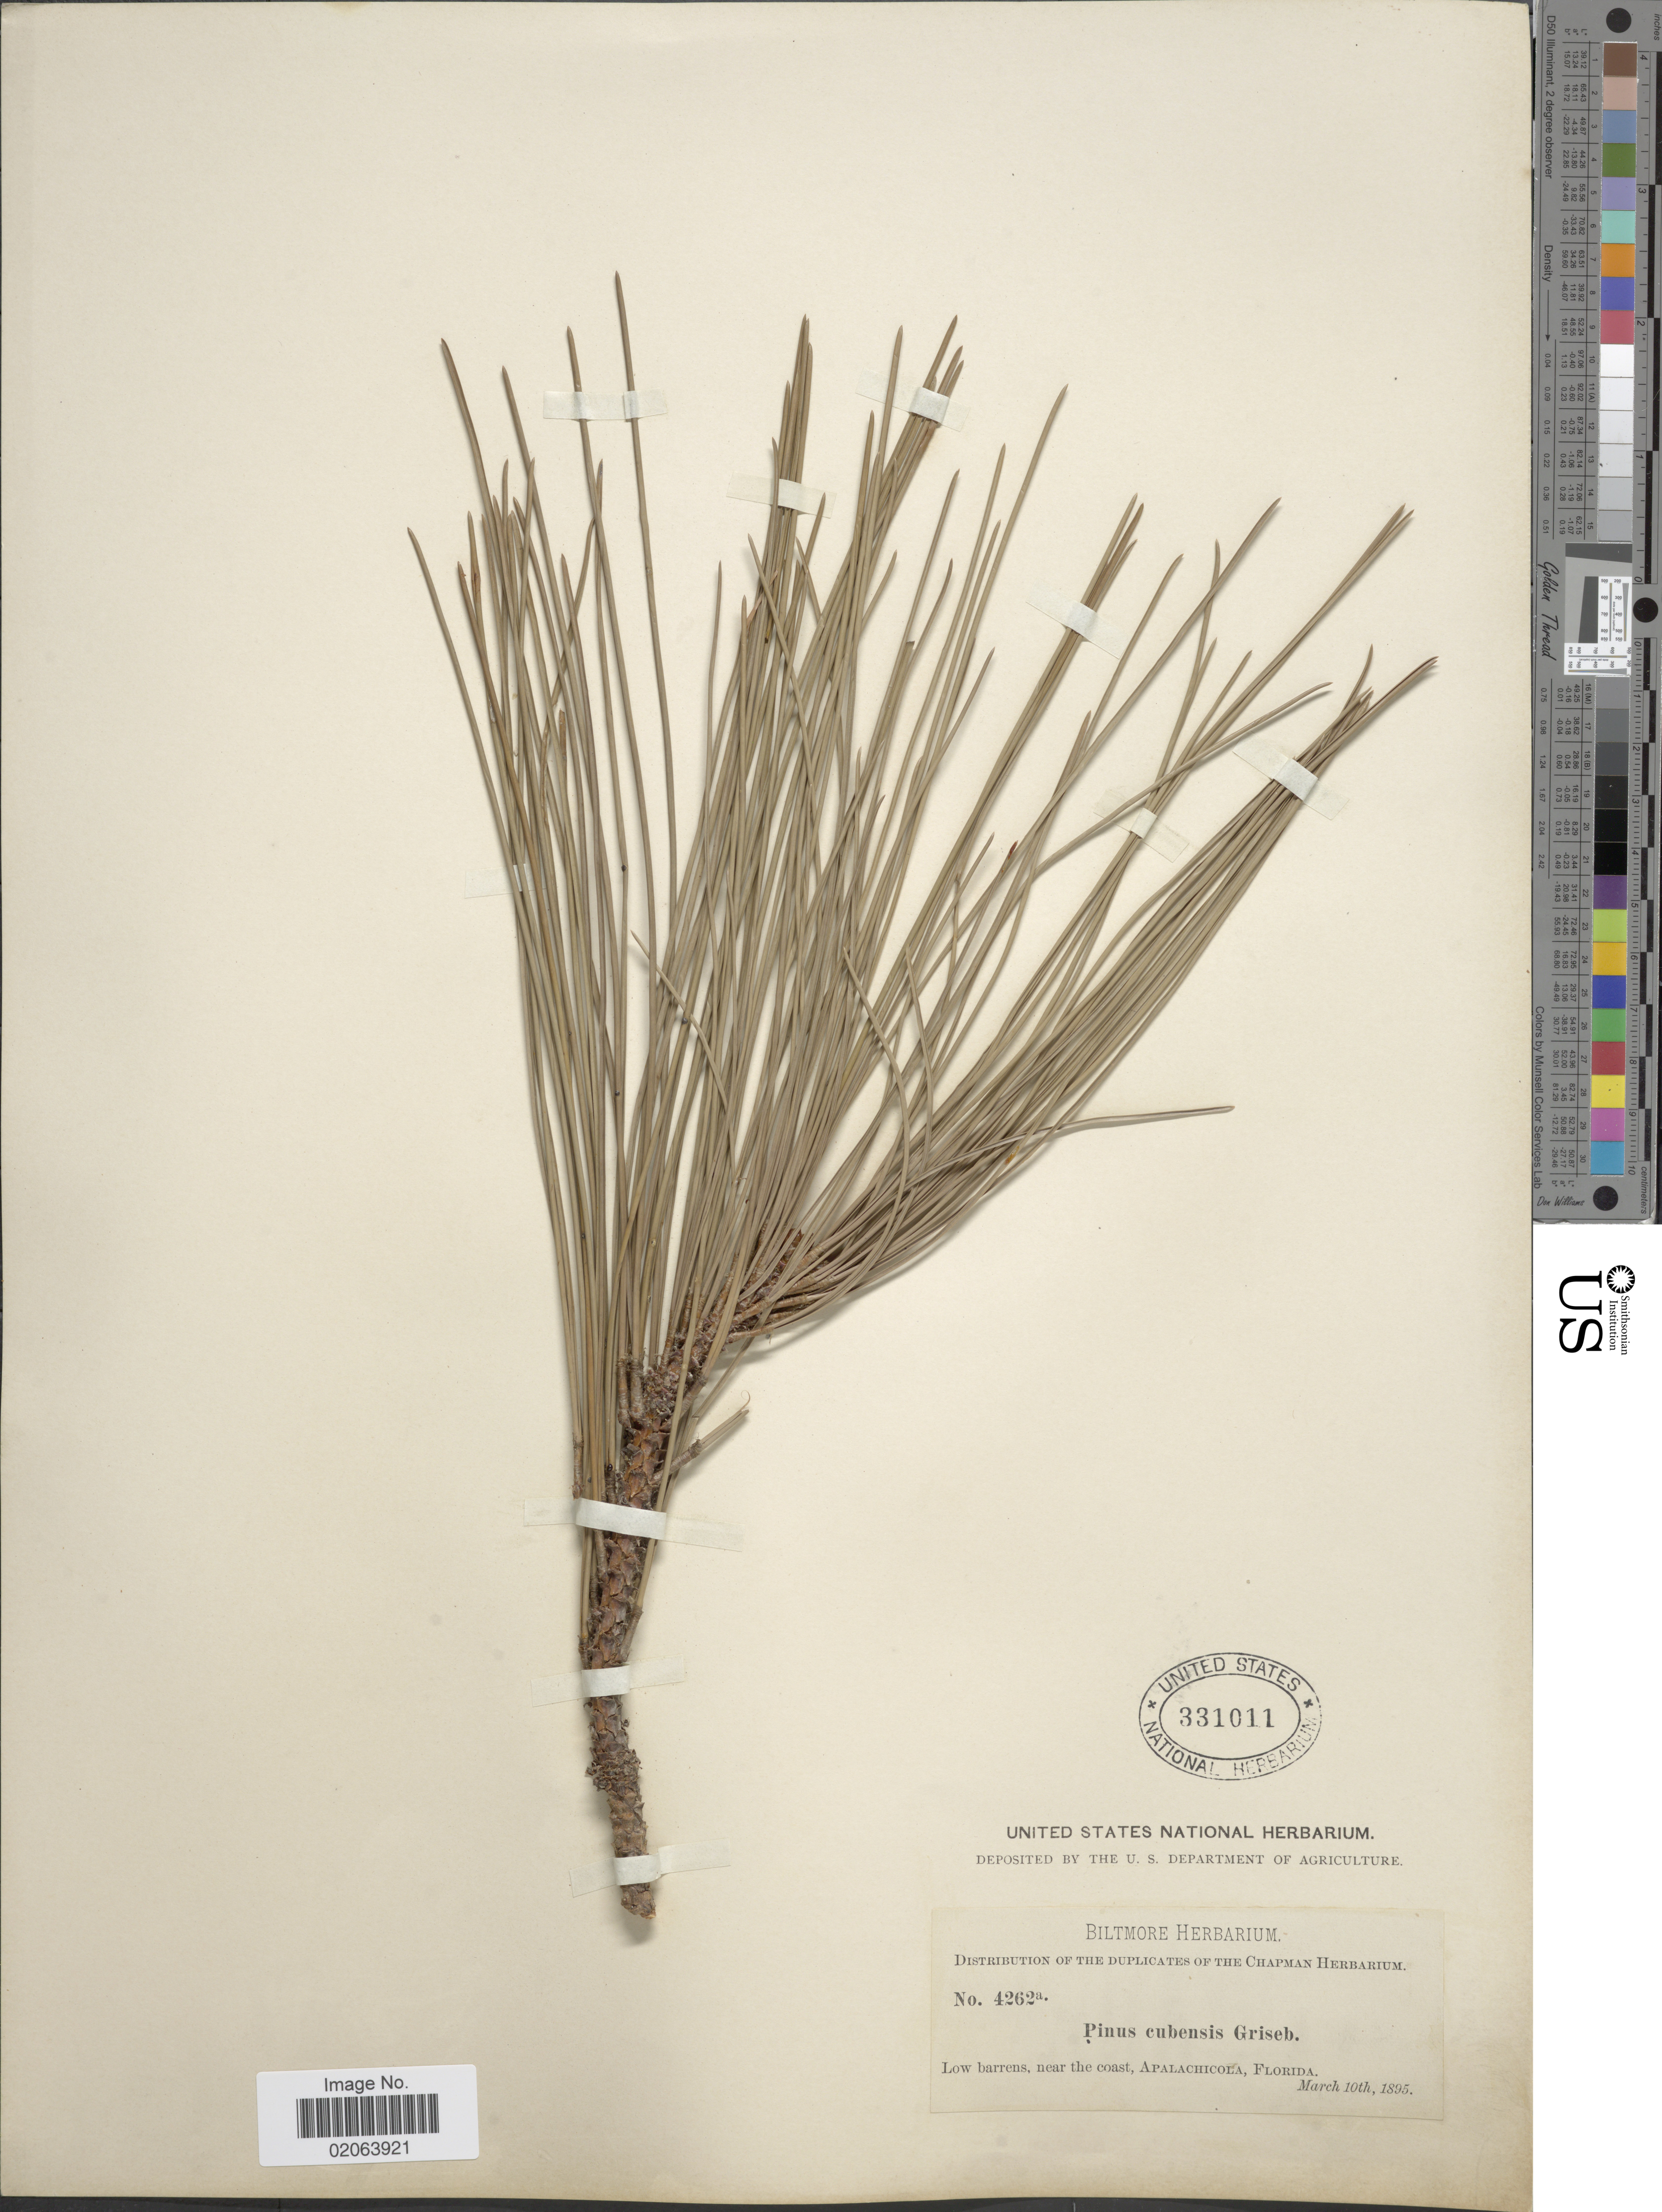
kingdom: Plantae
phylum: Tracheophyta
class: Pinopsida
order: Pinales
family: Pinaceae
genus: Pinus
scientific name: Pinus elliottii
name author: Engelm.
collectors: ex herb. Biltmore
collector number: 4262a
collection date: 1895-03-10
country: United States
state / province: Florida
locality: Near the coast, Apalachicola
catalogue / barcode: US 331011